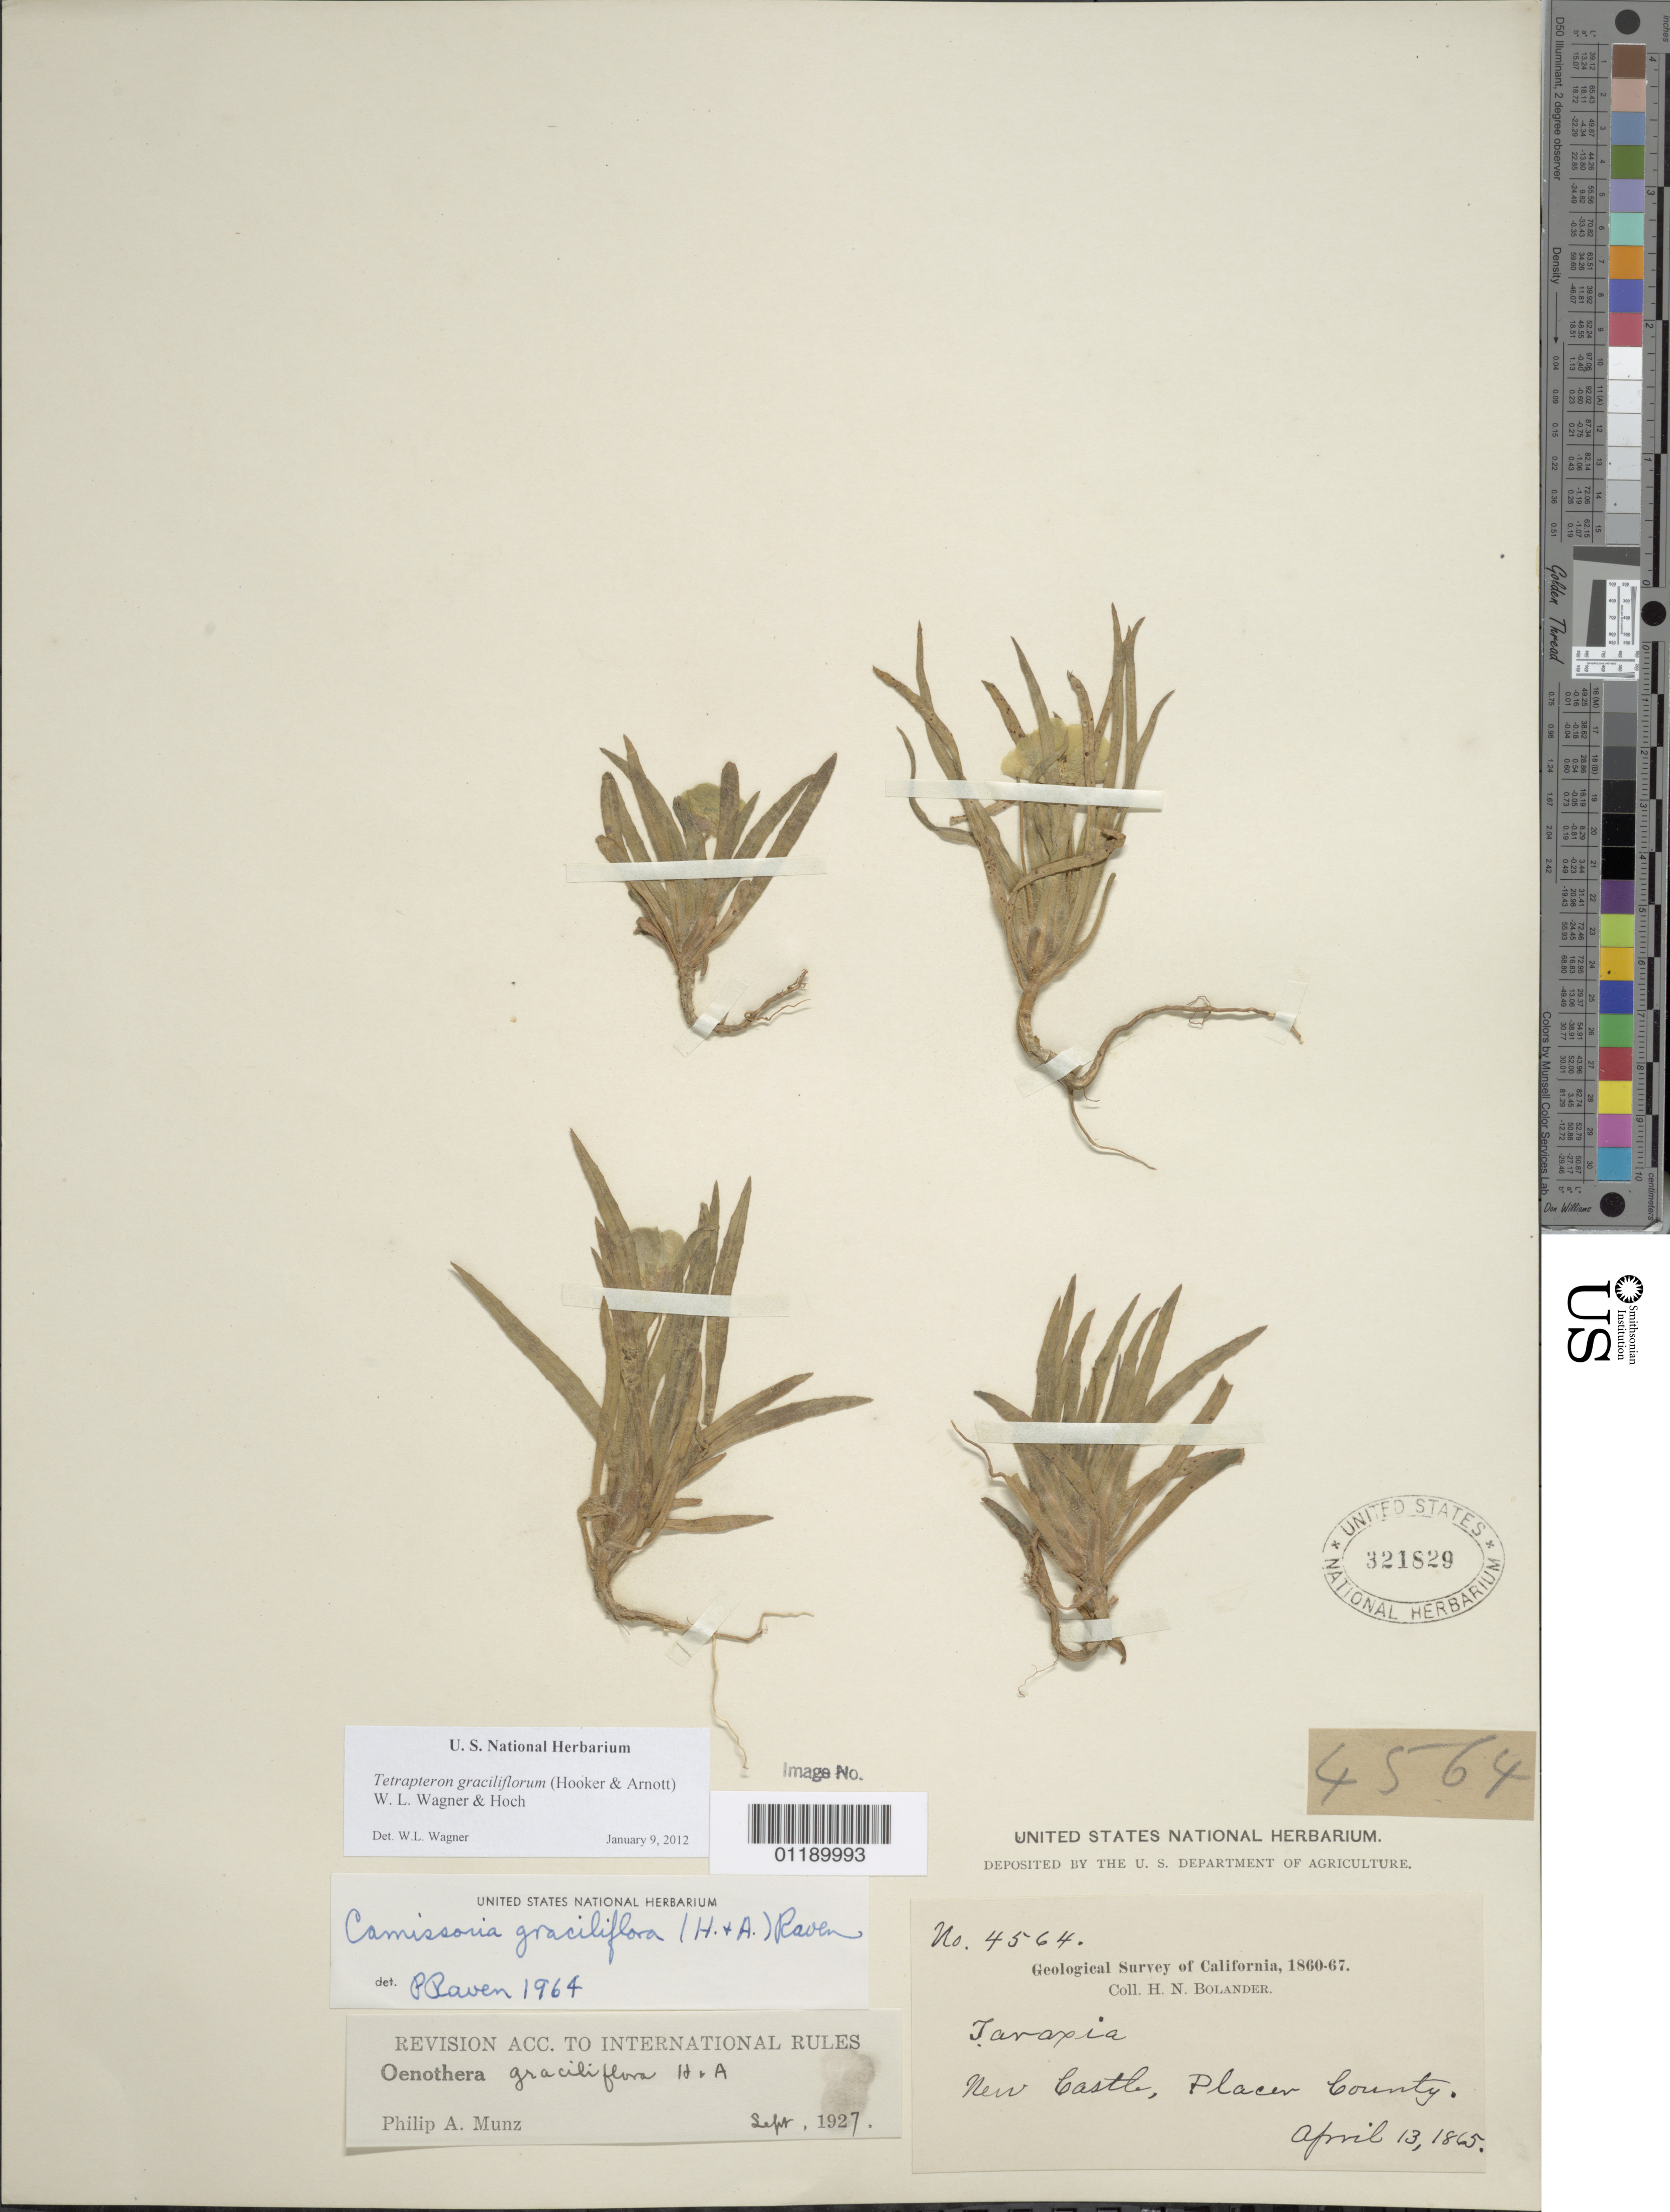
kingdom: Plantae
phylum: Tracheophyta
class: Magnoliopsida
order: Myrtales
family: Onagraceae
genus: Tetrapteron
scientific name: Tetrapteron graciliflorum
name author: (Hook. & Arn.) W.L. Wagner & Hoch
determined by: Wagner, W. L., (BOT), Smithsonian Institution - National Museum of Natural History (UNITED STATES)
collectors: H. Bolander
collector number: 4564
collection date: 1865-04-13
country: United States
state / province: California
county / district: Placer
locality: New Castle.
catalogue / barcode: US 321829